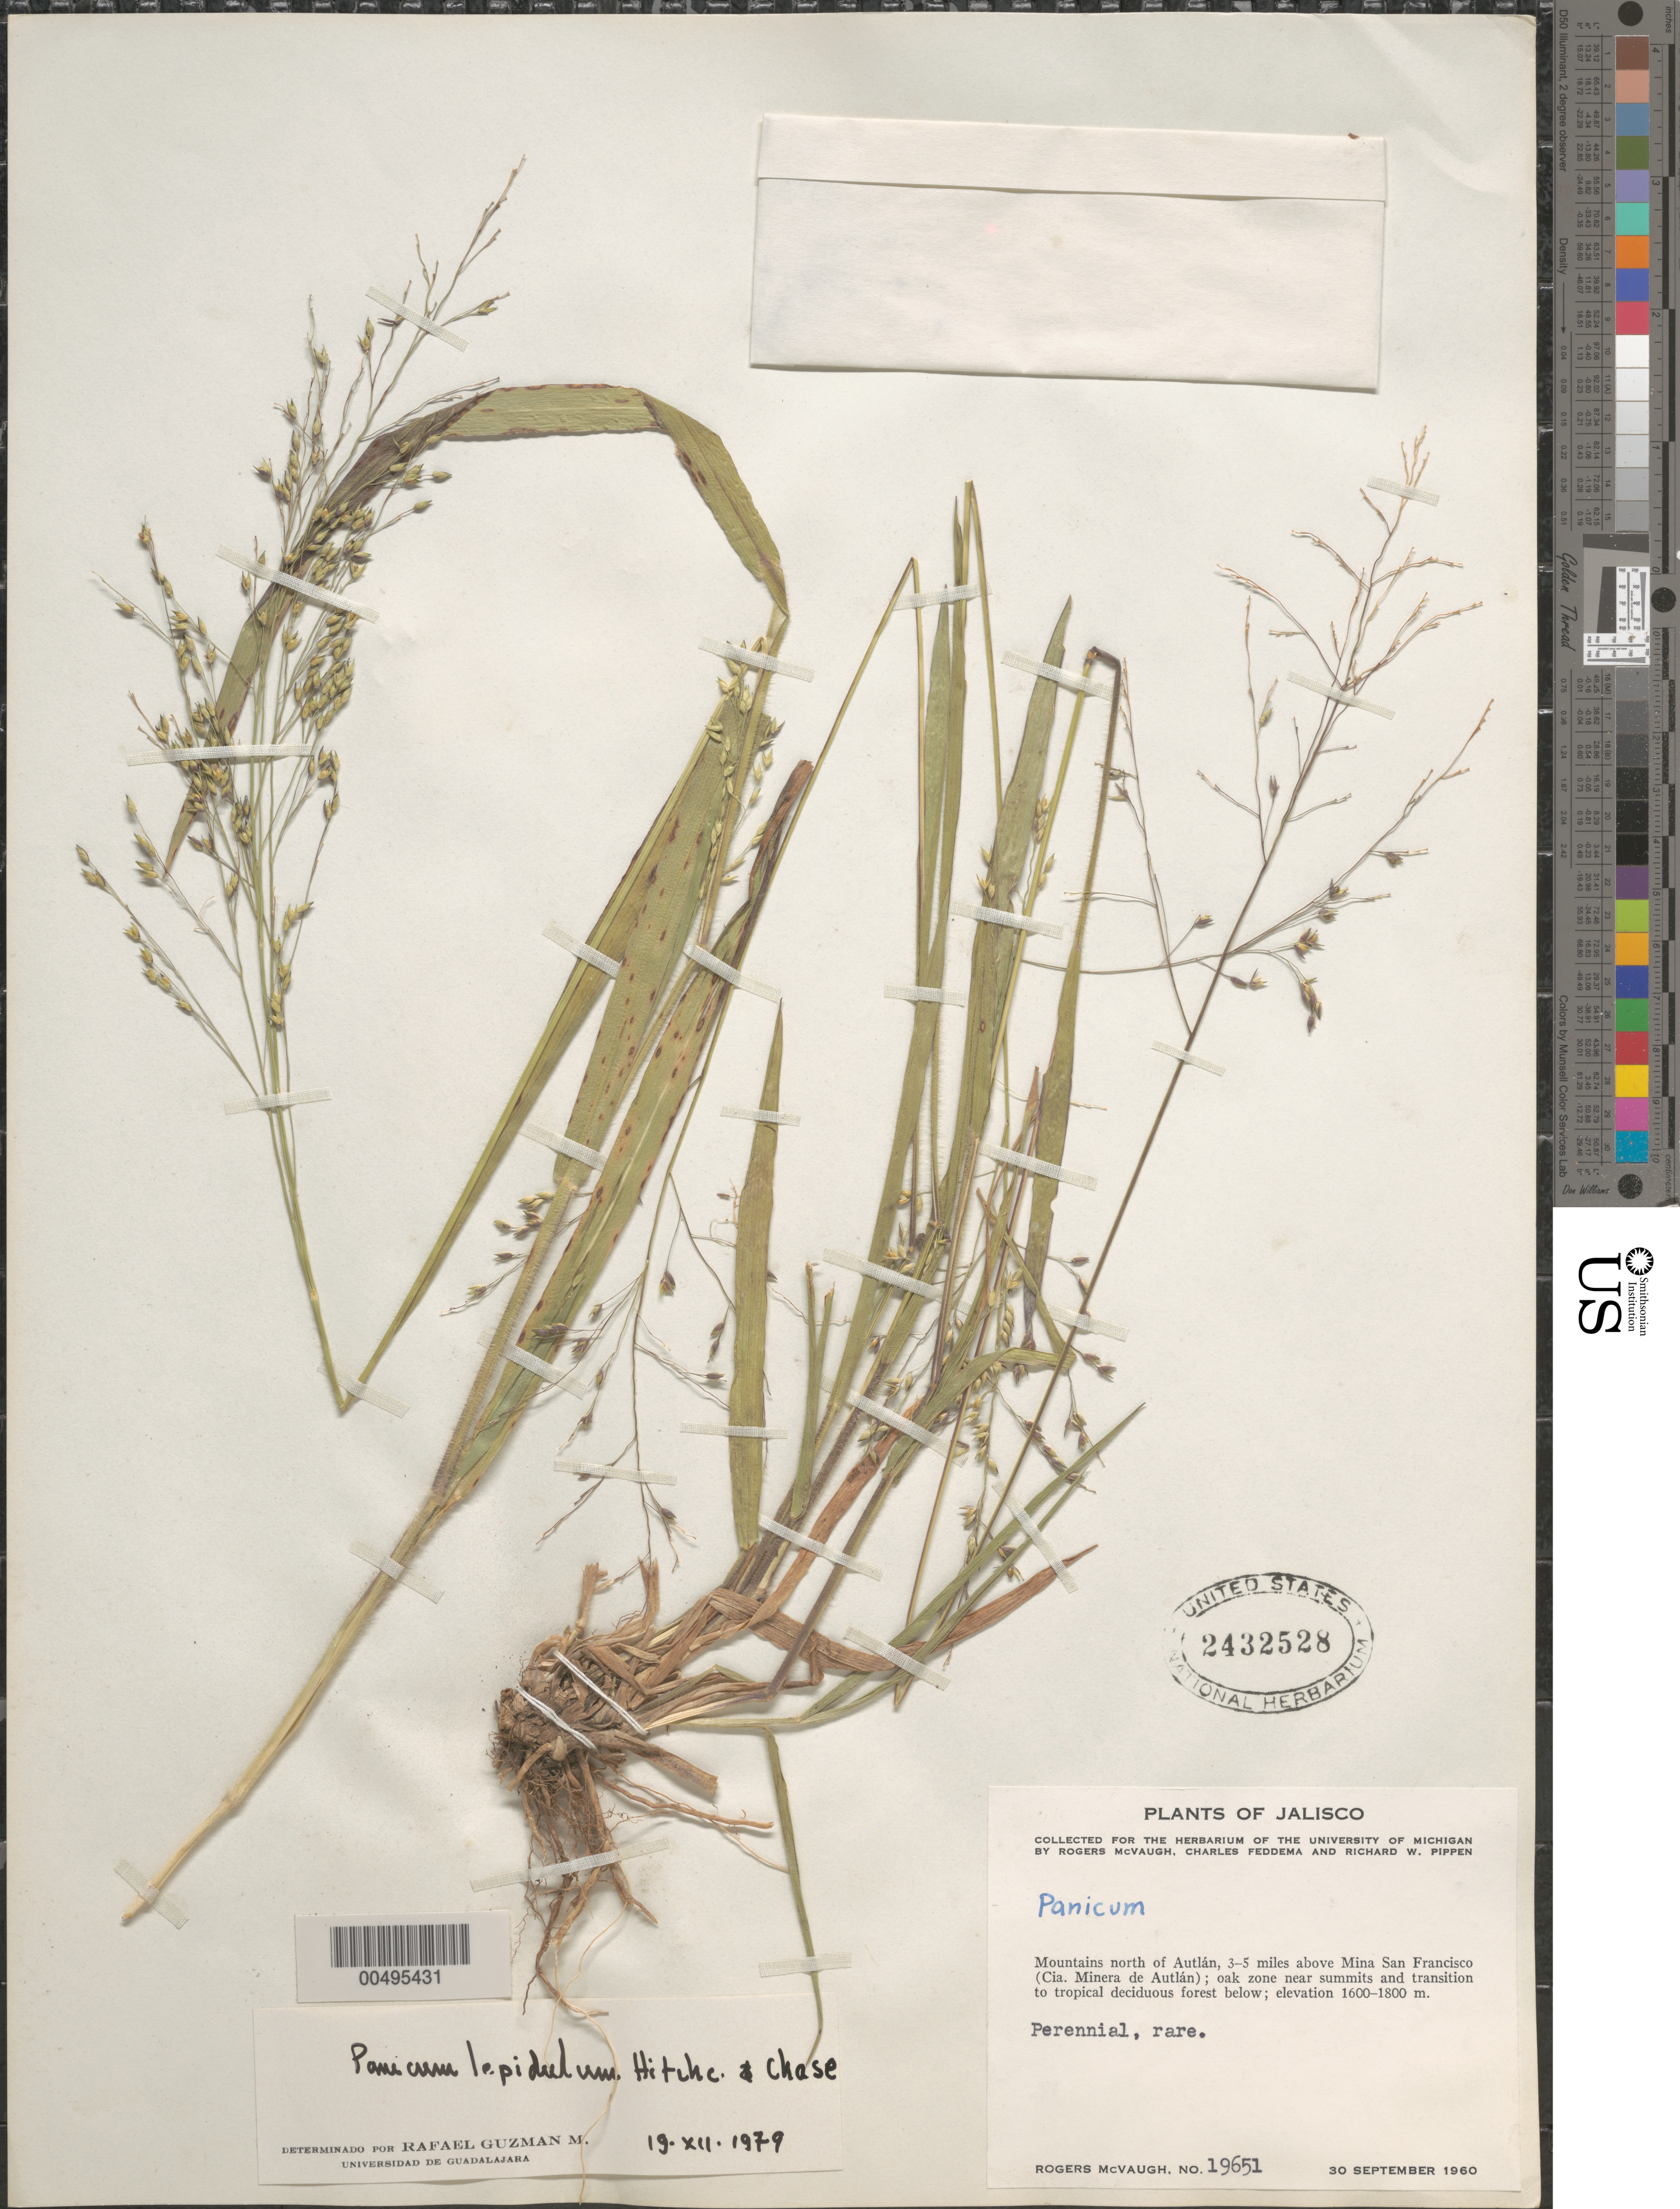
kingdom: Plantae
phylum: Tracheophyta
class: Liliopsida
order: Poales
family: Poaceae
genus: Panicum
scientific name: Panicum lepidulum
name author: Hitchc. & Chase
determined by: Guzman-M., R.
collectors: R. McVaugh, C. Feddema & R. W. Pippen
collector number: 19651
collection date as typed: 30 Sep 1960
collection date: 1960-09-30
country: Mexico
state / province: Jalisco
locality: Mts N of Autlán, 3-5 mi above Mina San Francisco (Cia. Minera de Autlán)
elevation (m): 1600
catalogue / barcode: US 2432528